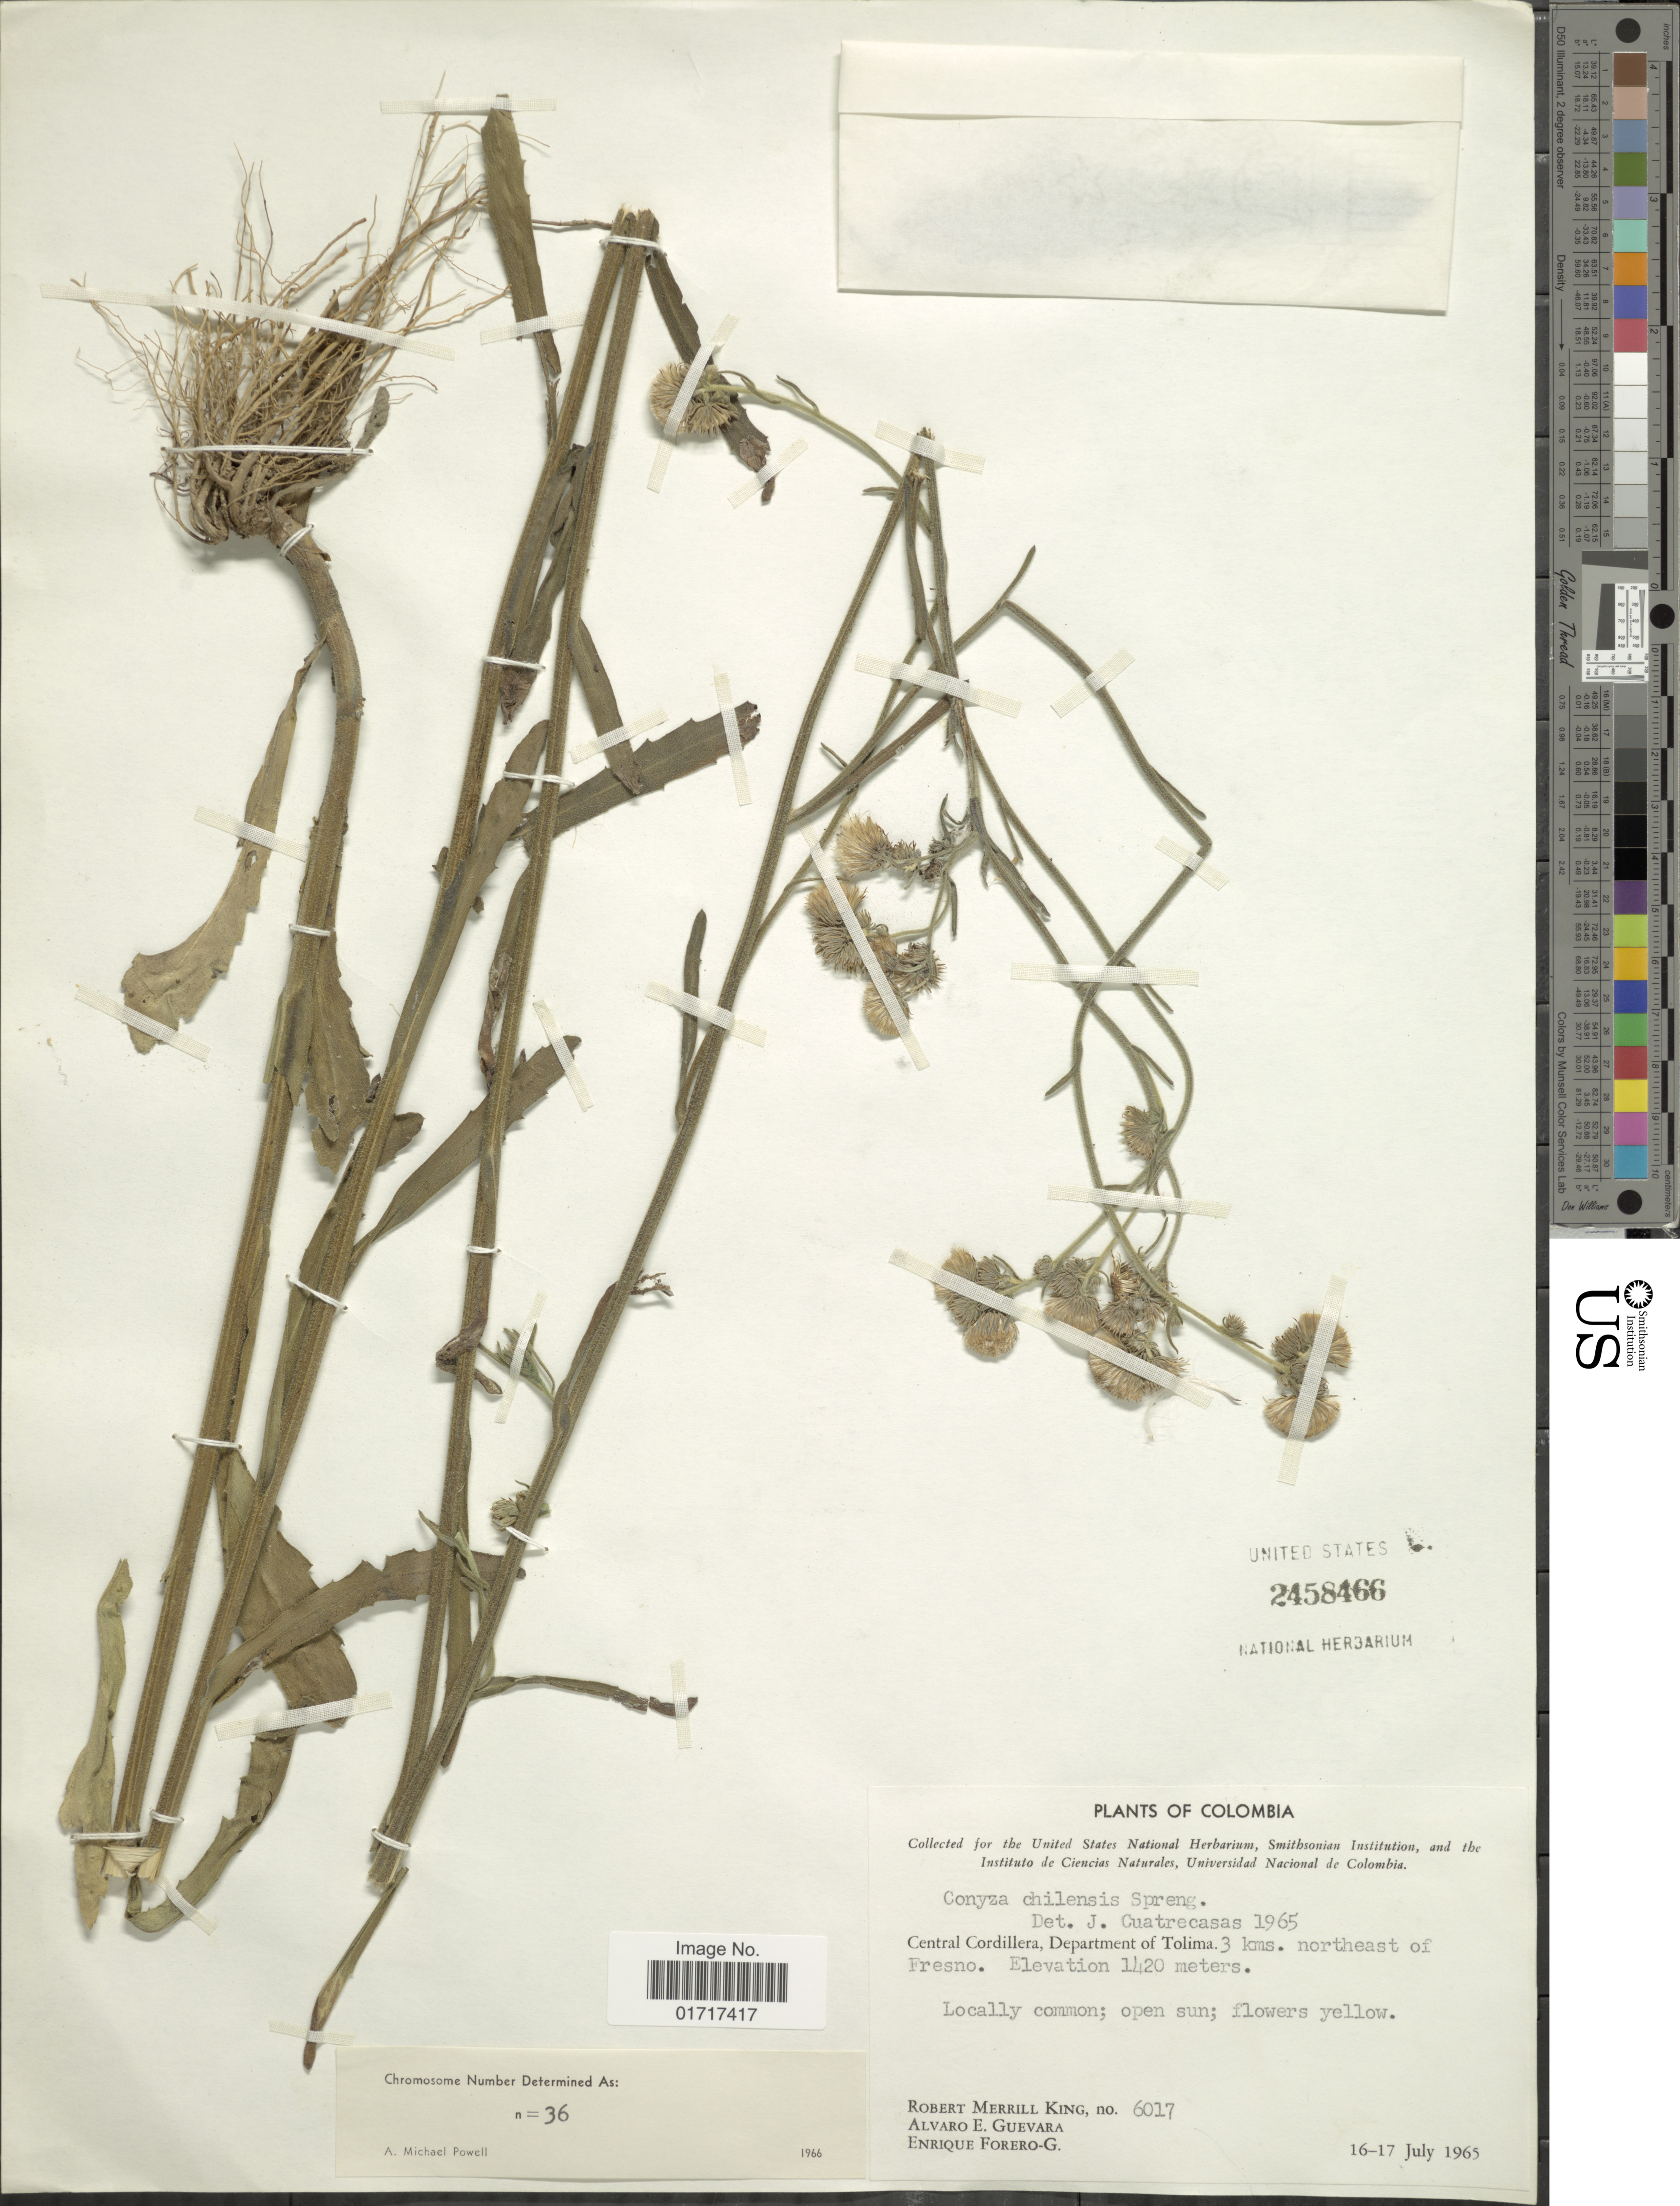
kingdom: Plantae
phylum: Tracheophyta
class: Magnoliopsida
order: Asterales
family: Asteraceae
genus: Conyza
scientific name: Conyza primulaefolia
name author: (Lam.) Cuatrec. & Lourteig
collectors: R. M. King, A. E. Guevara & E. Forero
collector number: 6017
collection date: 1965-07-16/1965-07-17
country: Colombia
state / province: Tolima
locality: Central Cordillera, Department of Tolima. 3 kms. northeast of Fresno.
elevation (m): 1420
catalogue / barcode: US 2458466